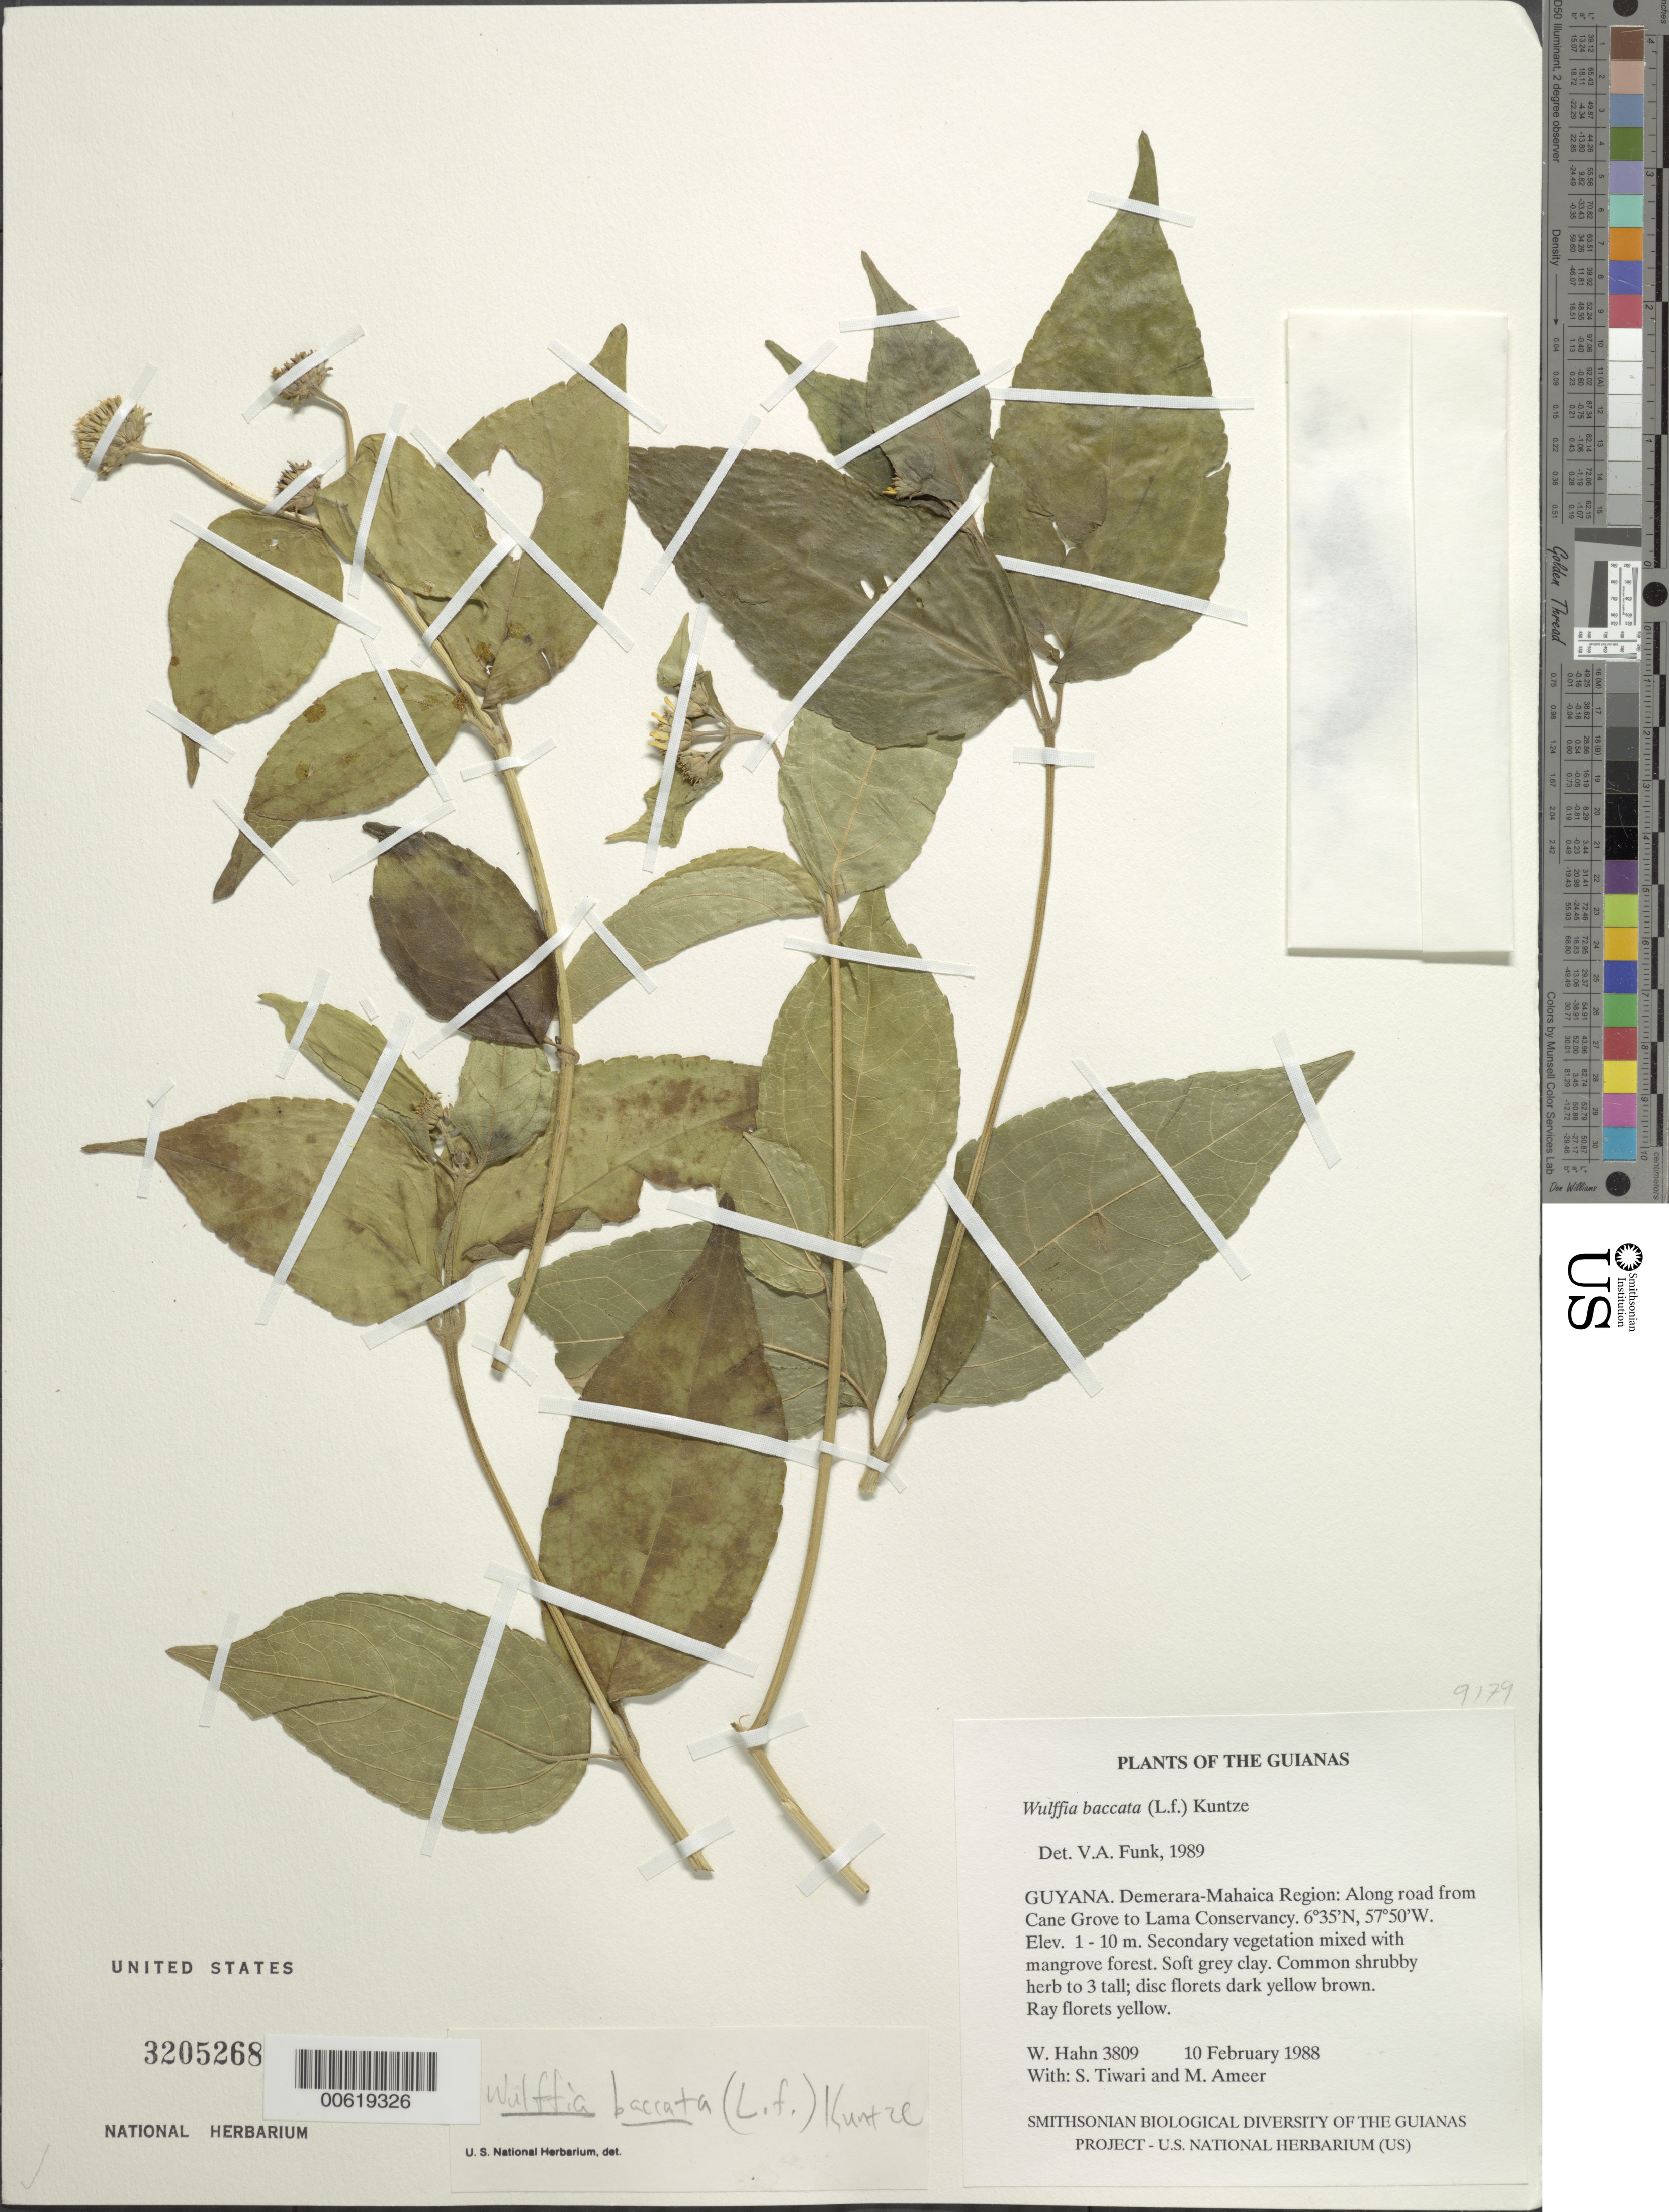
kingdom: Plantae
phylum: Tracheophyta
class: Magnoliopsida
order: Asterales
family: Asteraceae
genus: Wulffia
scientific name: Wulffia baccata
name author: (L. f.) Kuntze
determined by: Funk, Vicki A., (BOT), Smithsonian Institution - National Museum of Natural History (UNITED STATES)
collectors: W. Hahn, S. Tiwari & M. Ameer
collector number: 3809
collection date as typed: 10 February 1988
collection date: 1988-02-10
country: Guyana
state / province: Demerara-Mahaica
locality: Along road from Cane Grove to Lama Conservancy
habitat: Secondary vegetation mixed with mangrove forest. Soft grey clay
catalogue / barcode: US 3205268